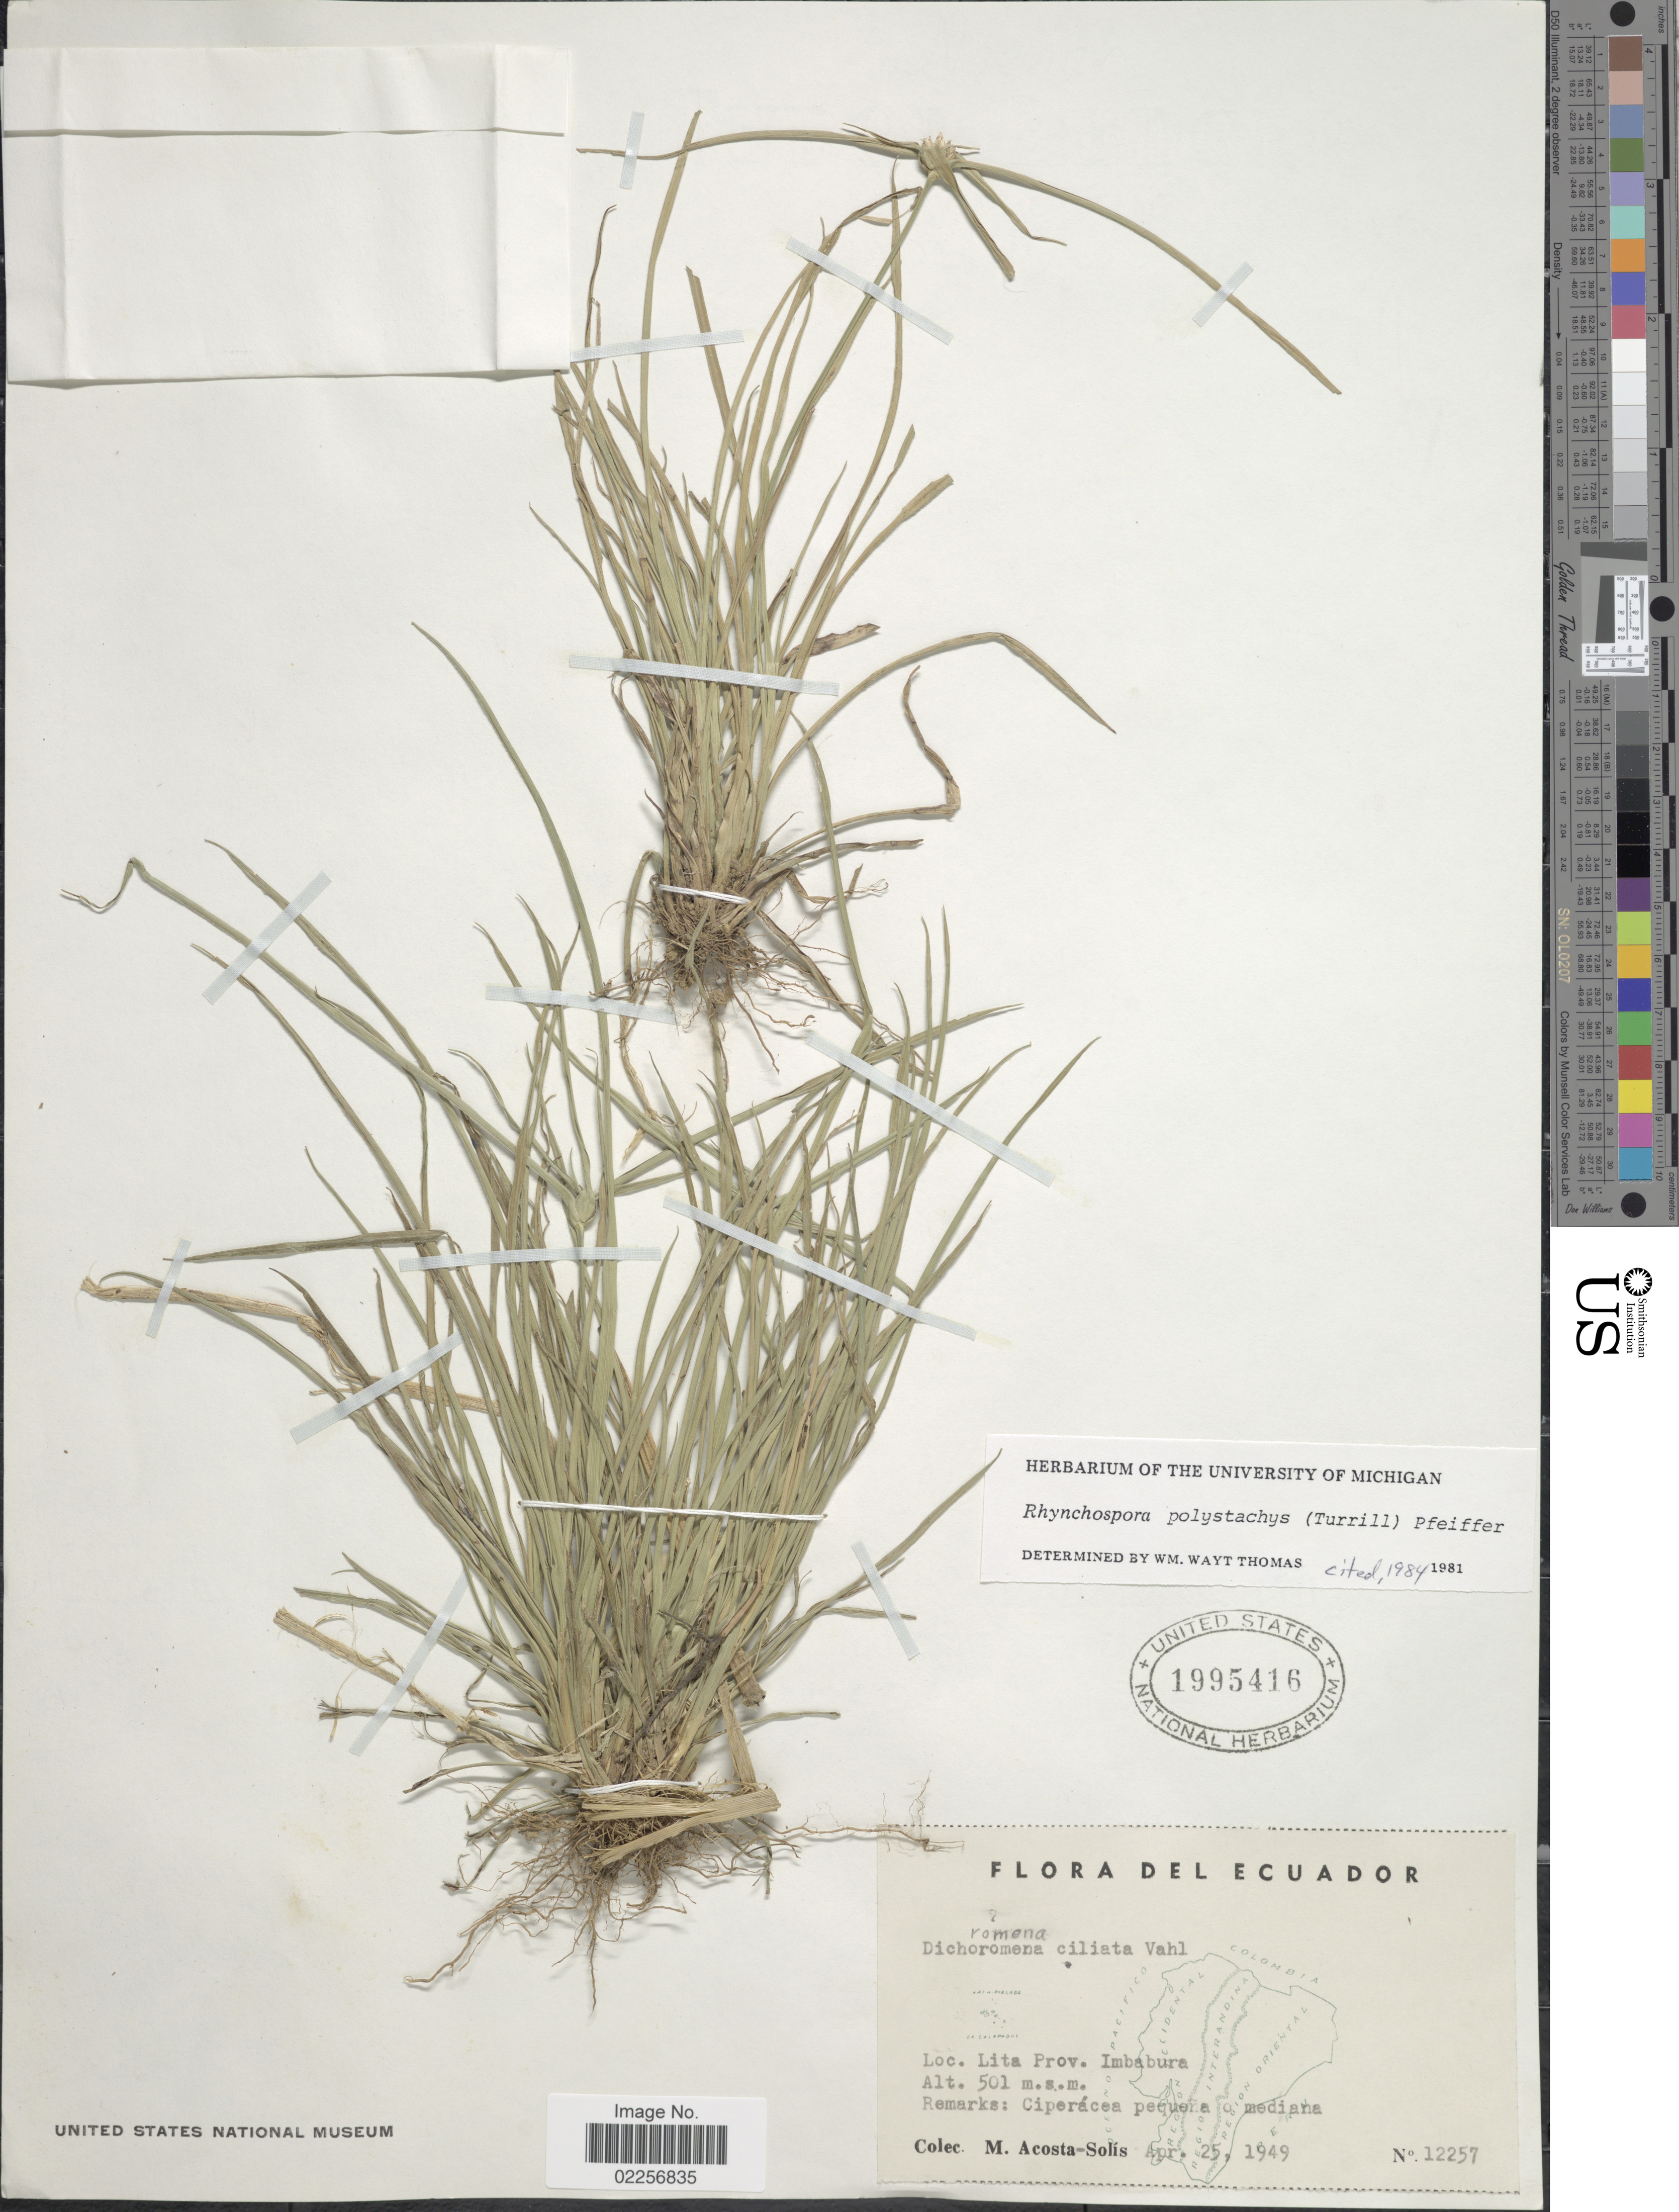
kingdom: Plantae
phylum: Tracheophyta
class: Liliopsida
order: Poales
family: Cyperaceae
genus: Rhynchospora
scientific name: Rhynchospora polystachys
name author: (Turrill) H. Pfeiff.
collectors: M. Acosta Solis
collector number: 12257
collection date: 1949-04-25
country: Ecuador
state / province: Imbabura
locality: Lita Prov.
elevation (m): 501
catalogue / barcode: US 1995416